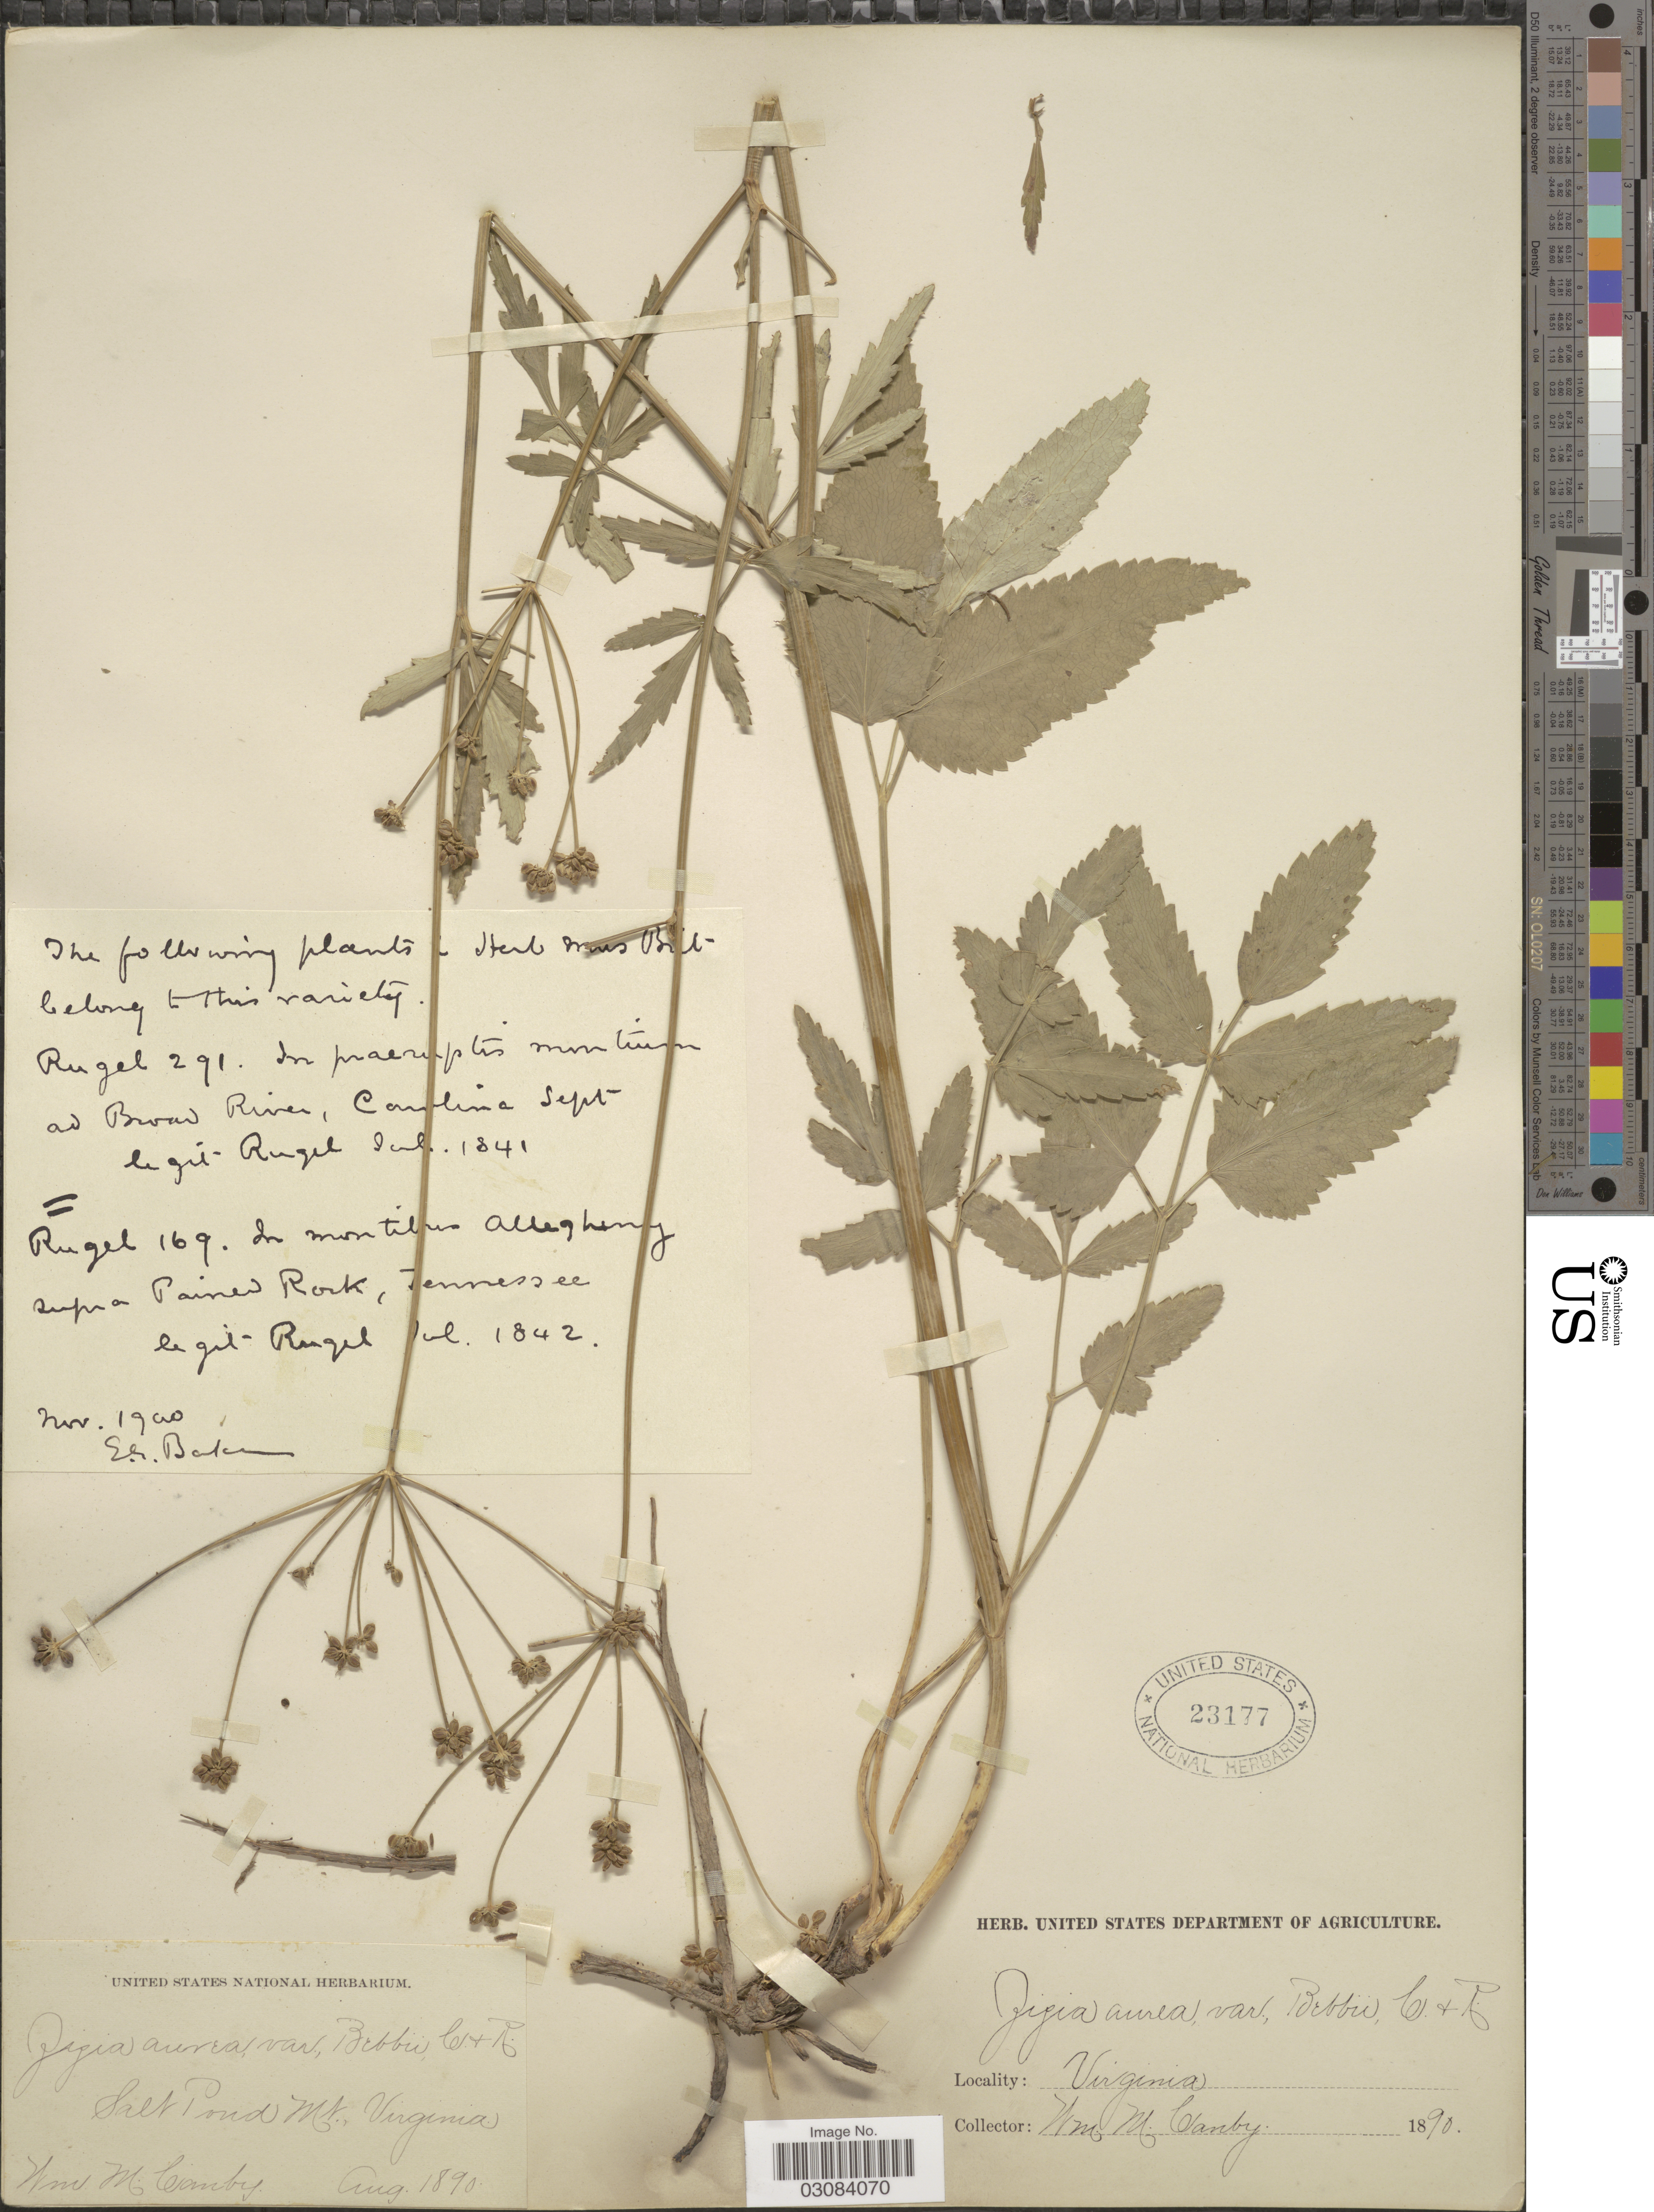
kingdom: Plantae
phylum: Tracheophyta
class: Magnoliopsida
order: Apiales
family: Apiaceae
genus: Zizia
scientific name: Zizia bebbii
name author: (J.M. Coult. & Rose) Britton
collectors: W. M. Canby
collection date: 1890-08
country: United States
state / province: Virginia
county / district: Giles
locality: Salt Pond Mt.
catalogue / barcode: US 23177